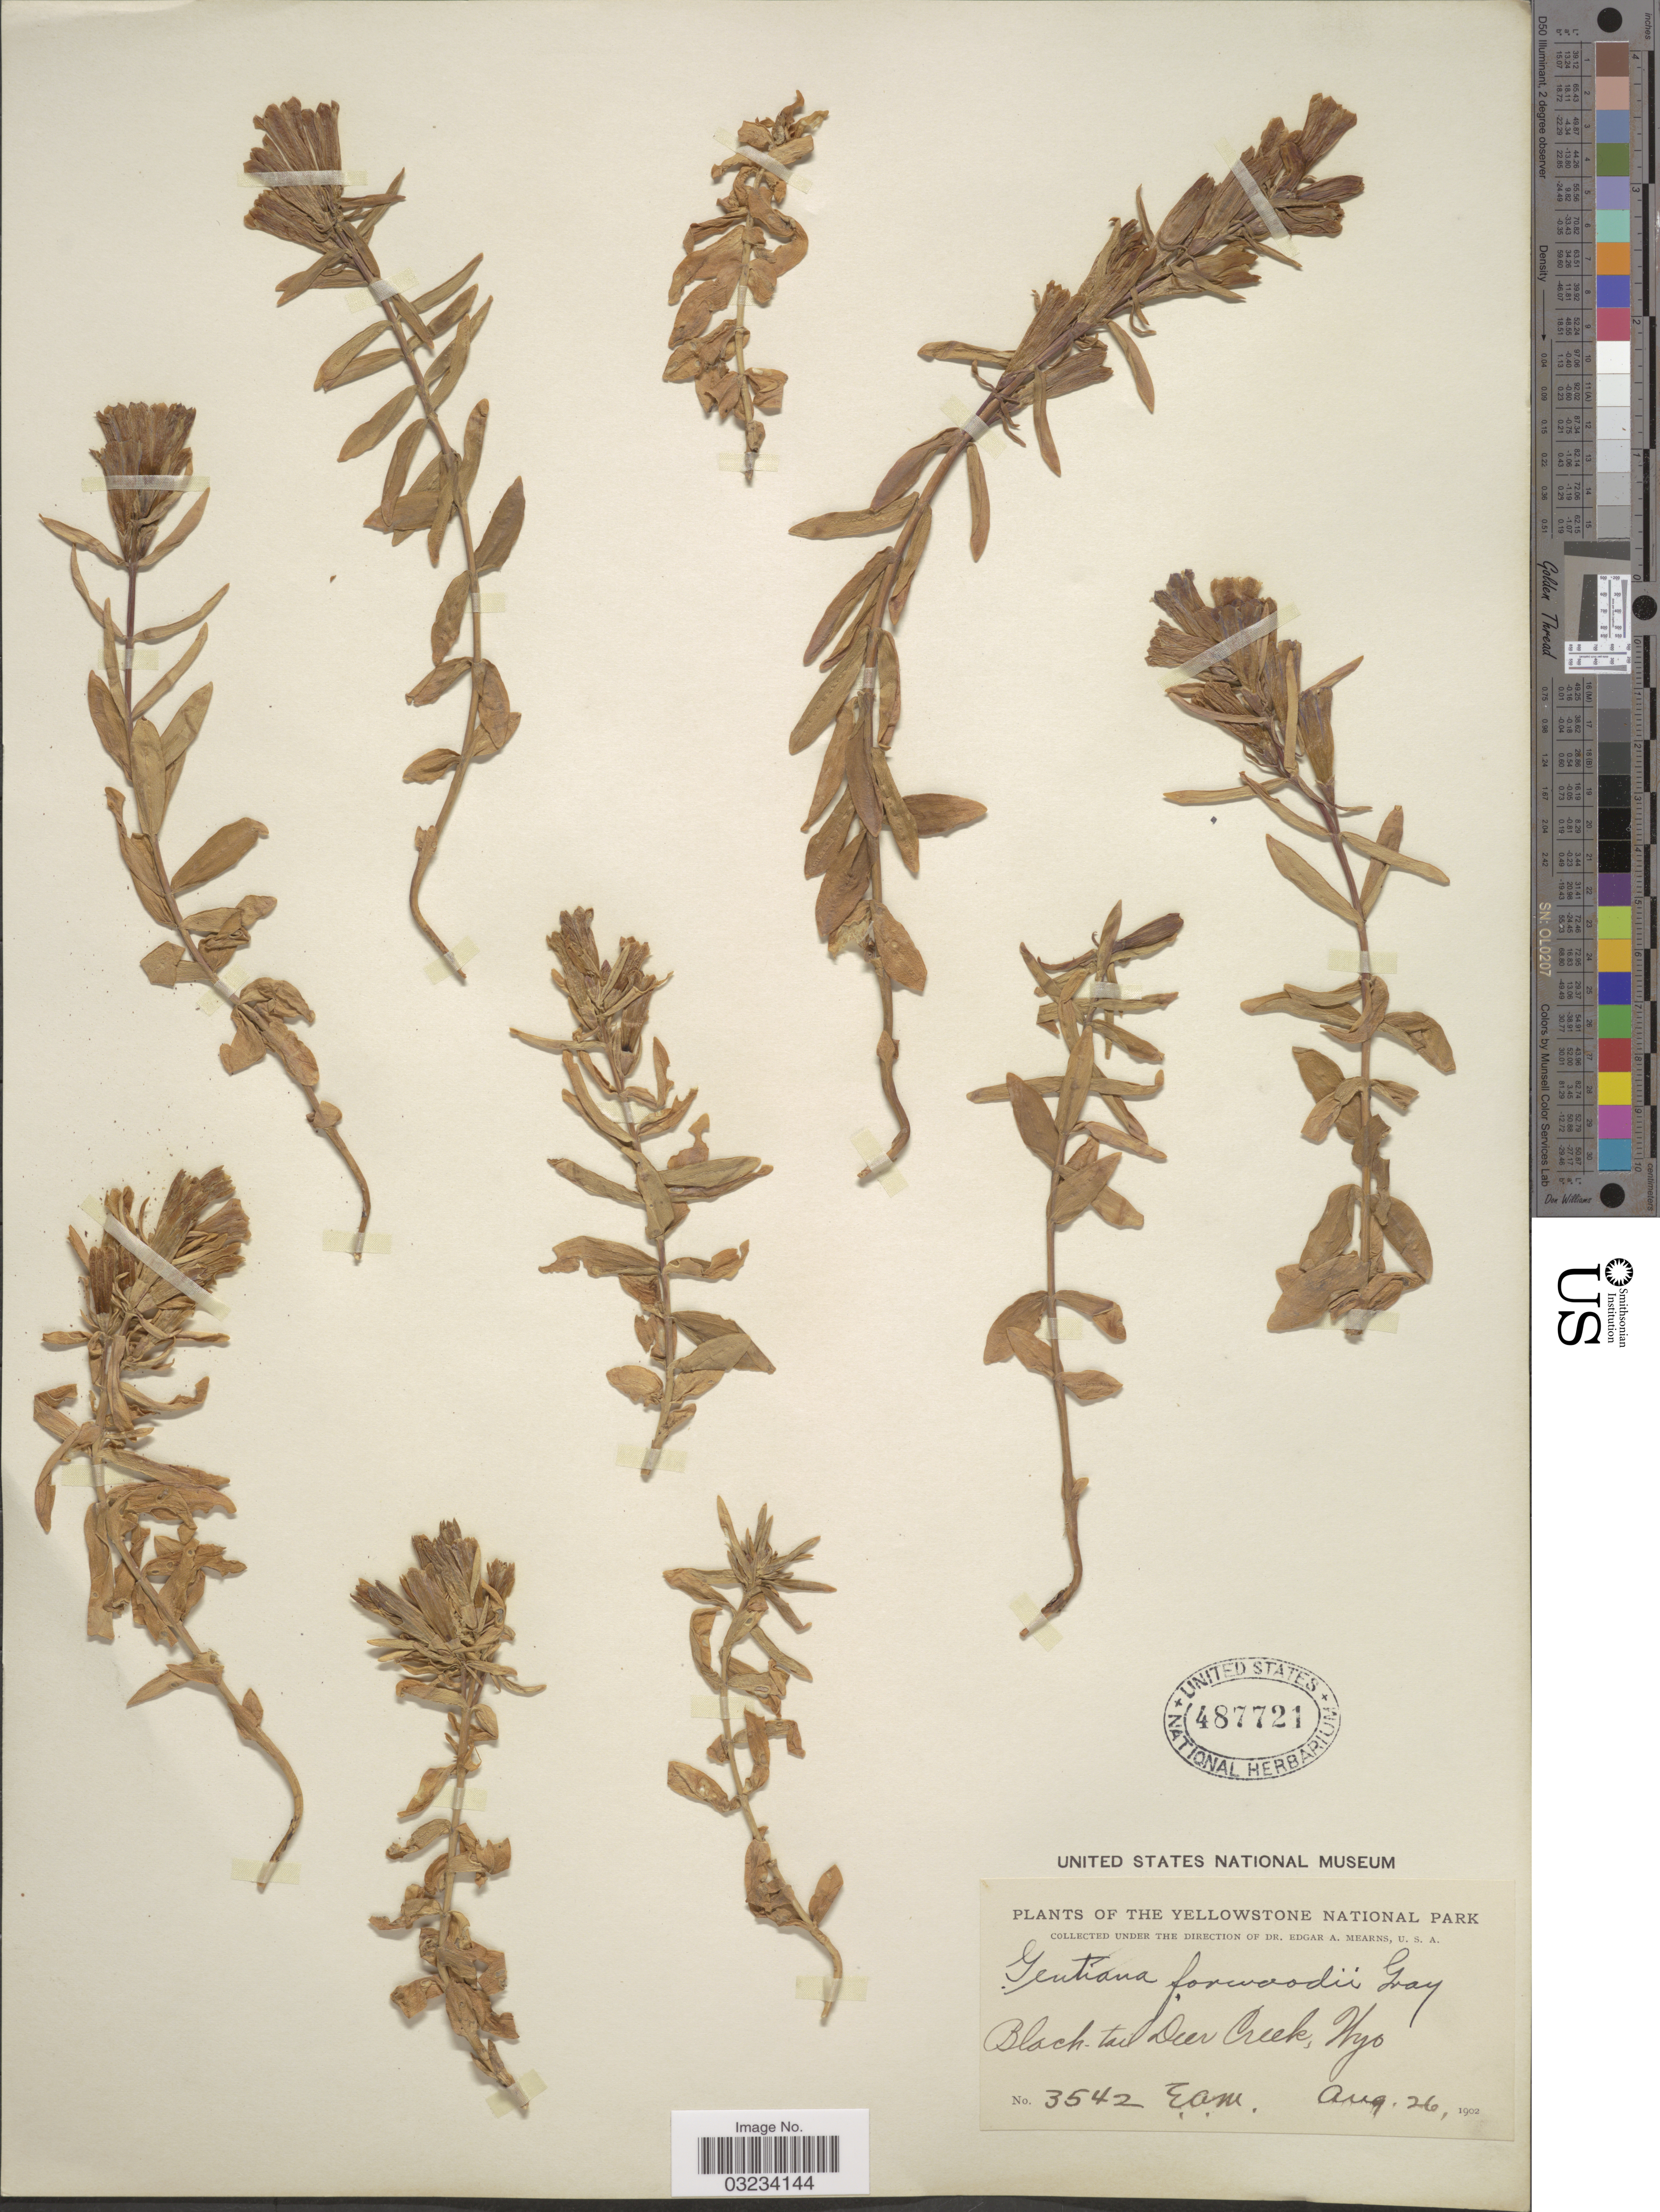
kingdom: Plantae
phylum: Tracheophyta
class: Magnoliopsida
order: Gentianales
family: Gentianaceae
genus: Gentiana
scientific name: Gentiana forwoodii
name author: A. Gray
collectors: E. A. Mearns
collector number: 3542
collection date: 1902-08-26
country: United States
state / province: Wyoming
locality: The Yellowstone National Park, Black-tail Deer Creek.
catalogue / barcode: US 487721